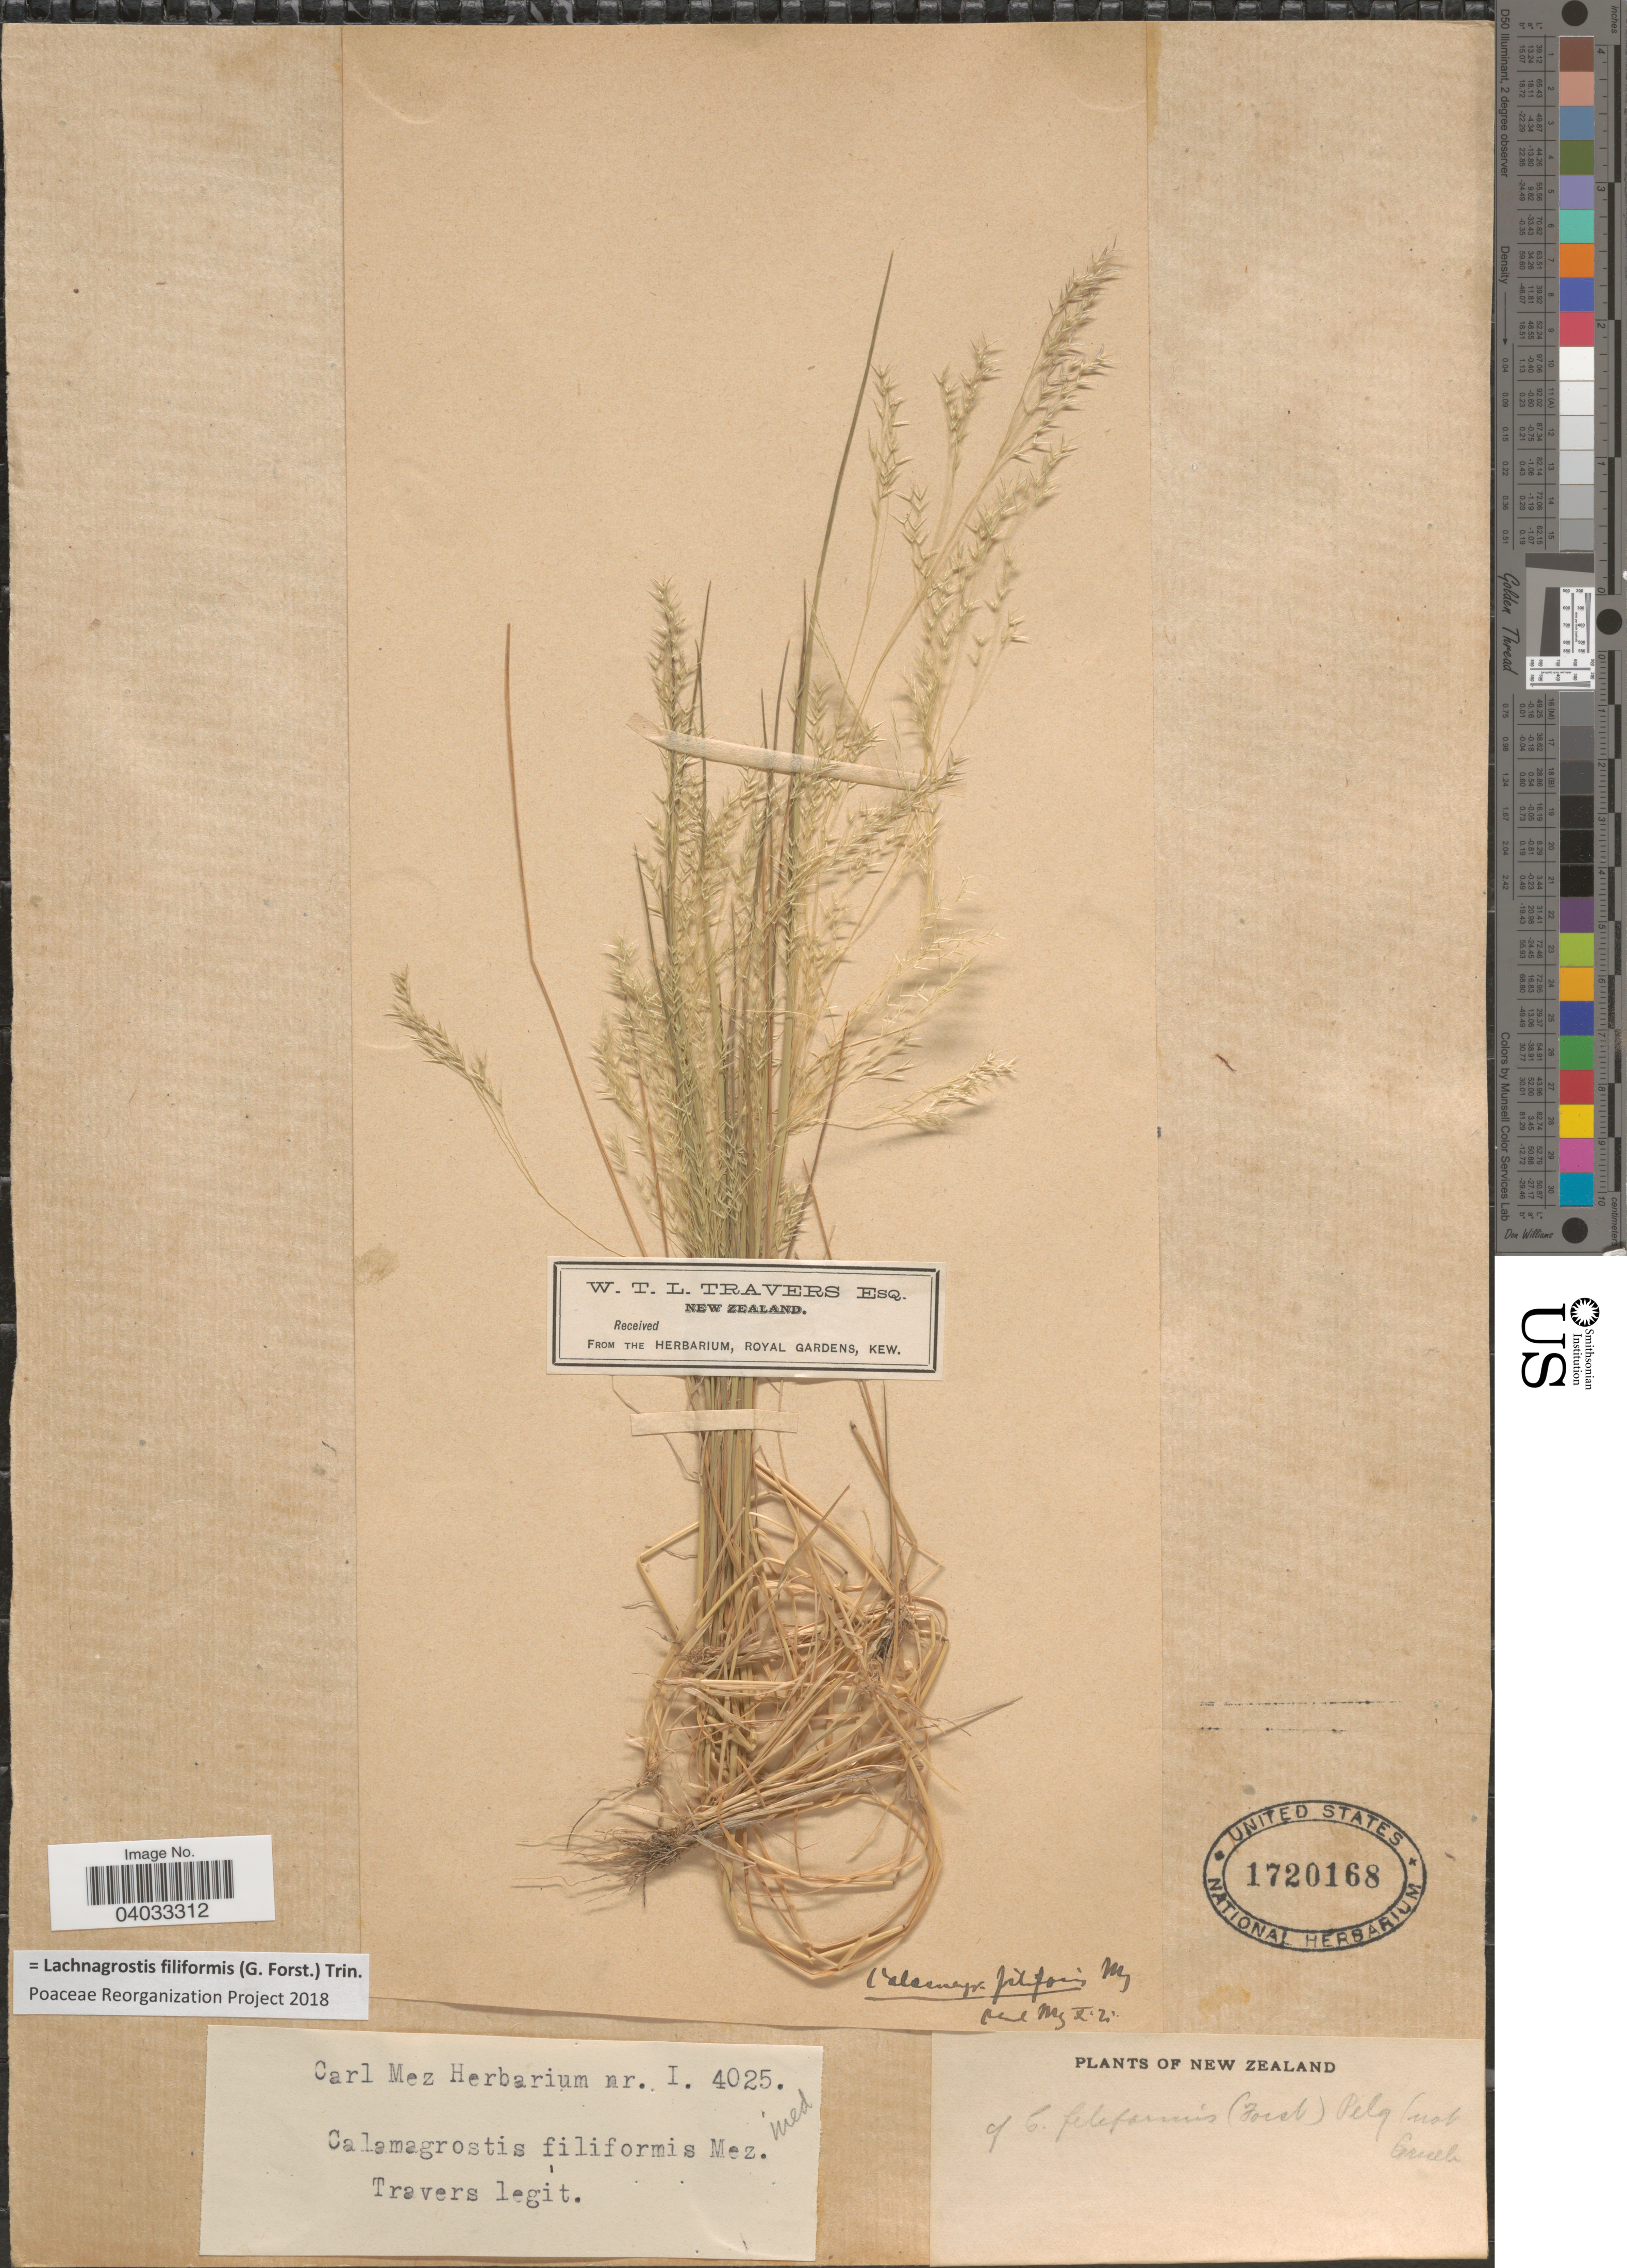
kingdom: Plantae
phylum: Tracheophyta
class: Liliopsida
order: Poales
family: Poaceae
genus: Lachnagrostis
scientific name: Lachnagrostis filiformis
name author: (J.R. Forst.) Trin.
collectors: Travers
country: New Zealand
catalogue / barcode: US 1720168